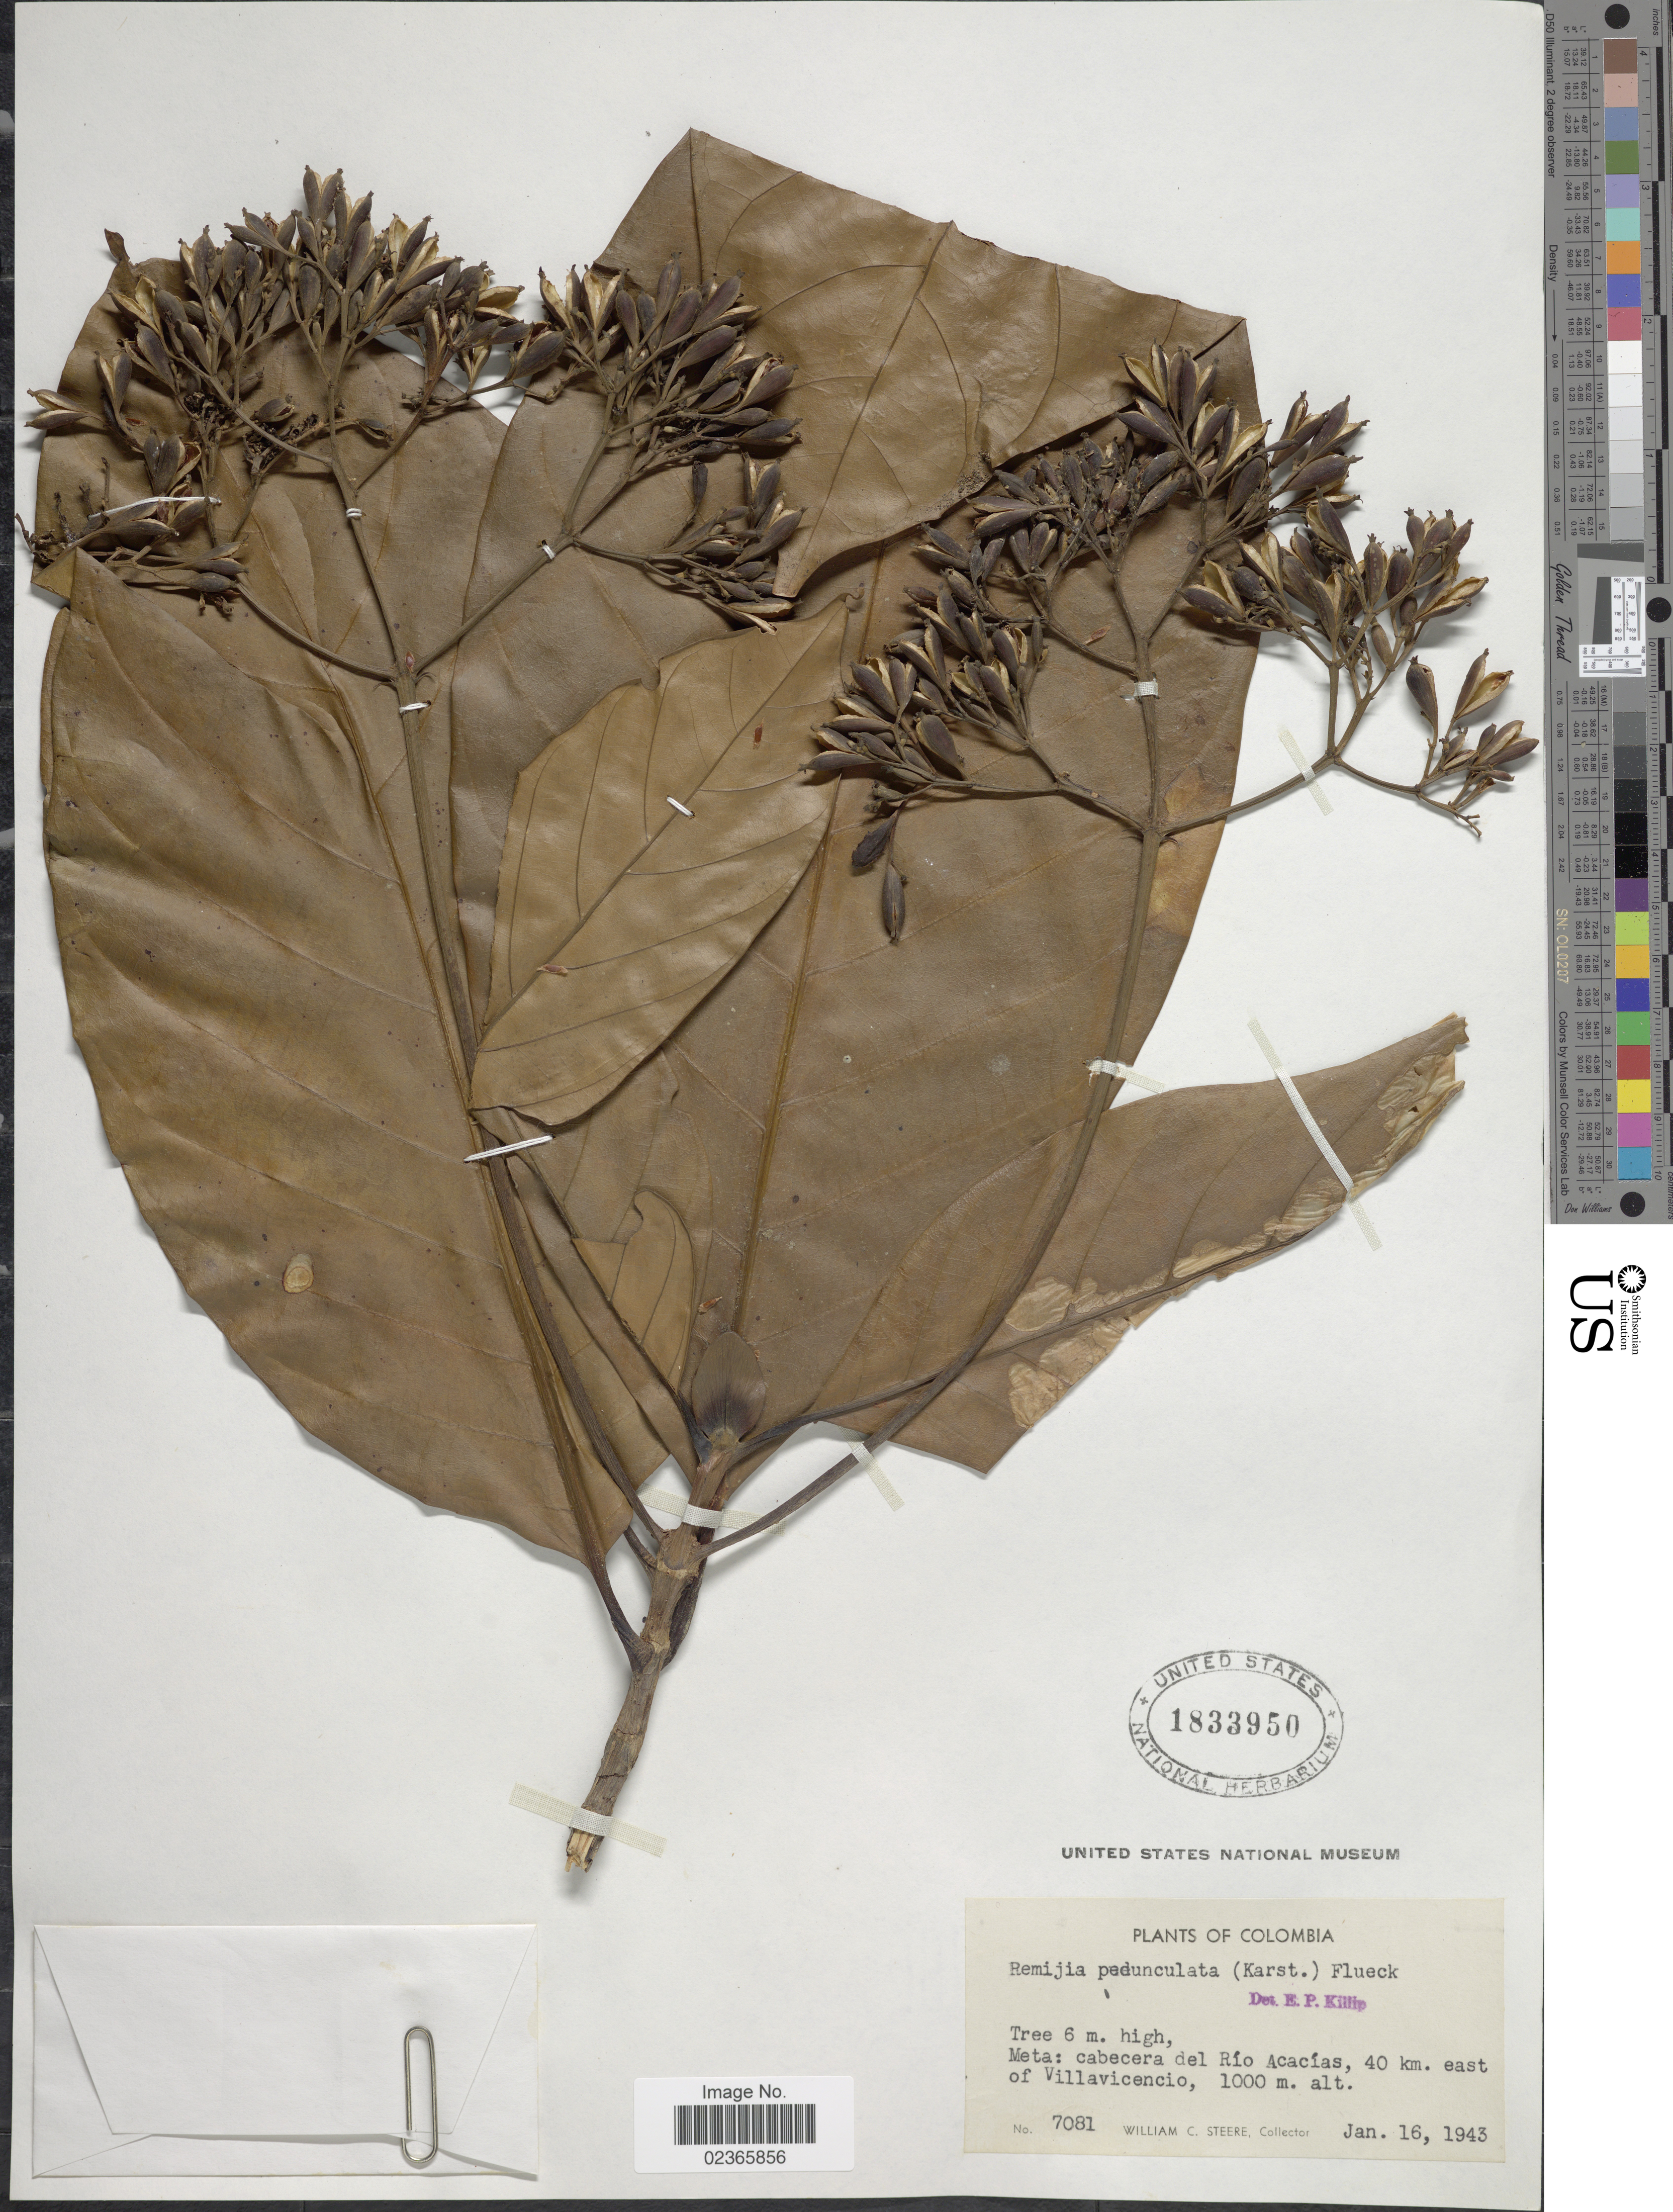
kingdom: Plantae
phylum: Tracheophyta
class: Magnoliopsida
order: Gentianales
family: Rubiaceae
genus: Remijia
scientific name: Remijia pedunculata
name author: (H. Karst.) Fluck.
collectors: W. C. Steere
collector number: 7081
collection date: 1943-01-16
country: Colombia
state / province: Meta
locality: Cabecera del Rio Acacias, 40 km. east of Villavicencio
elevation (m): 1000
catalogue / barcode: US 1833950